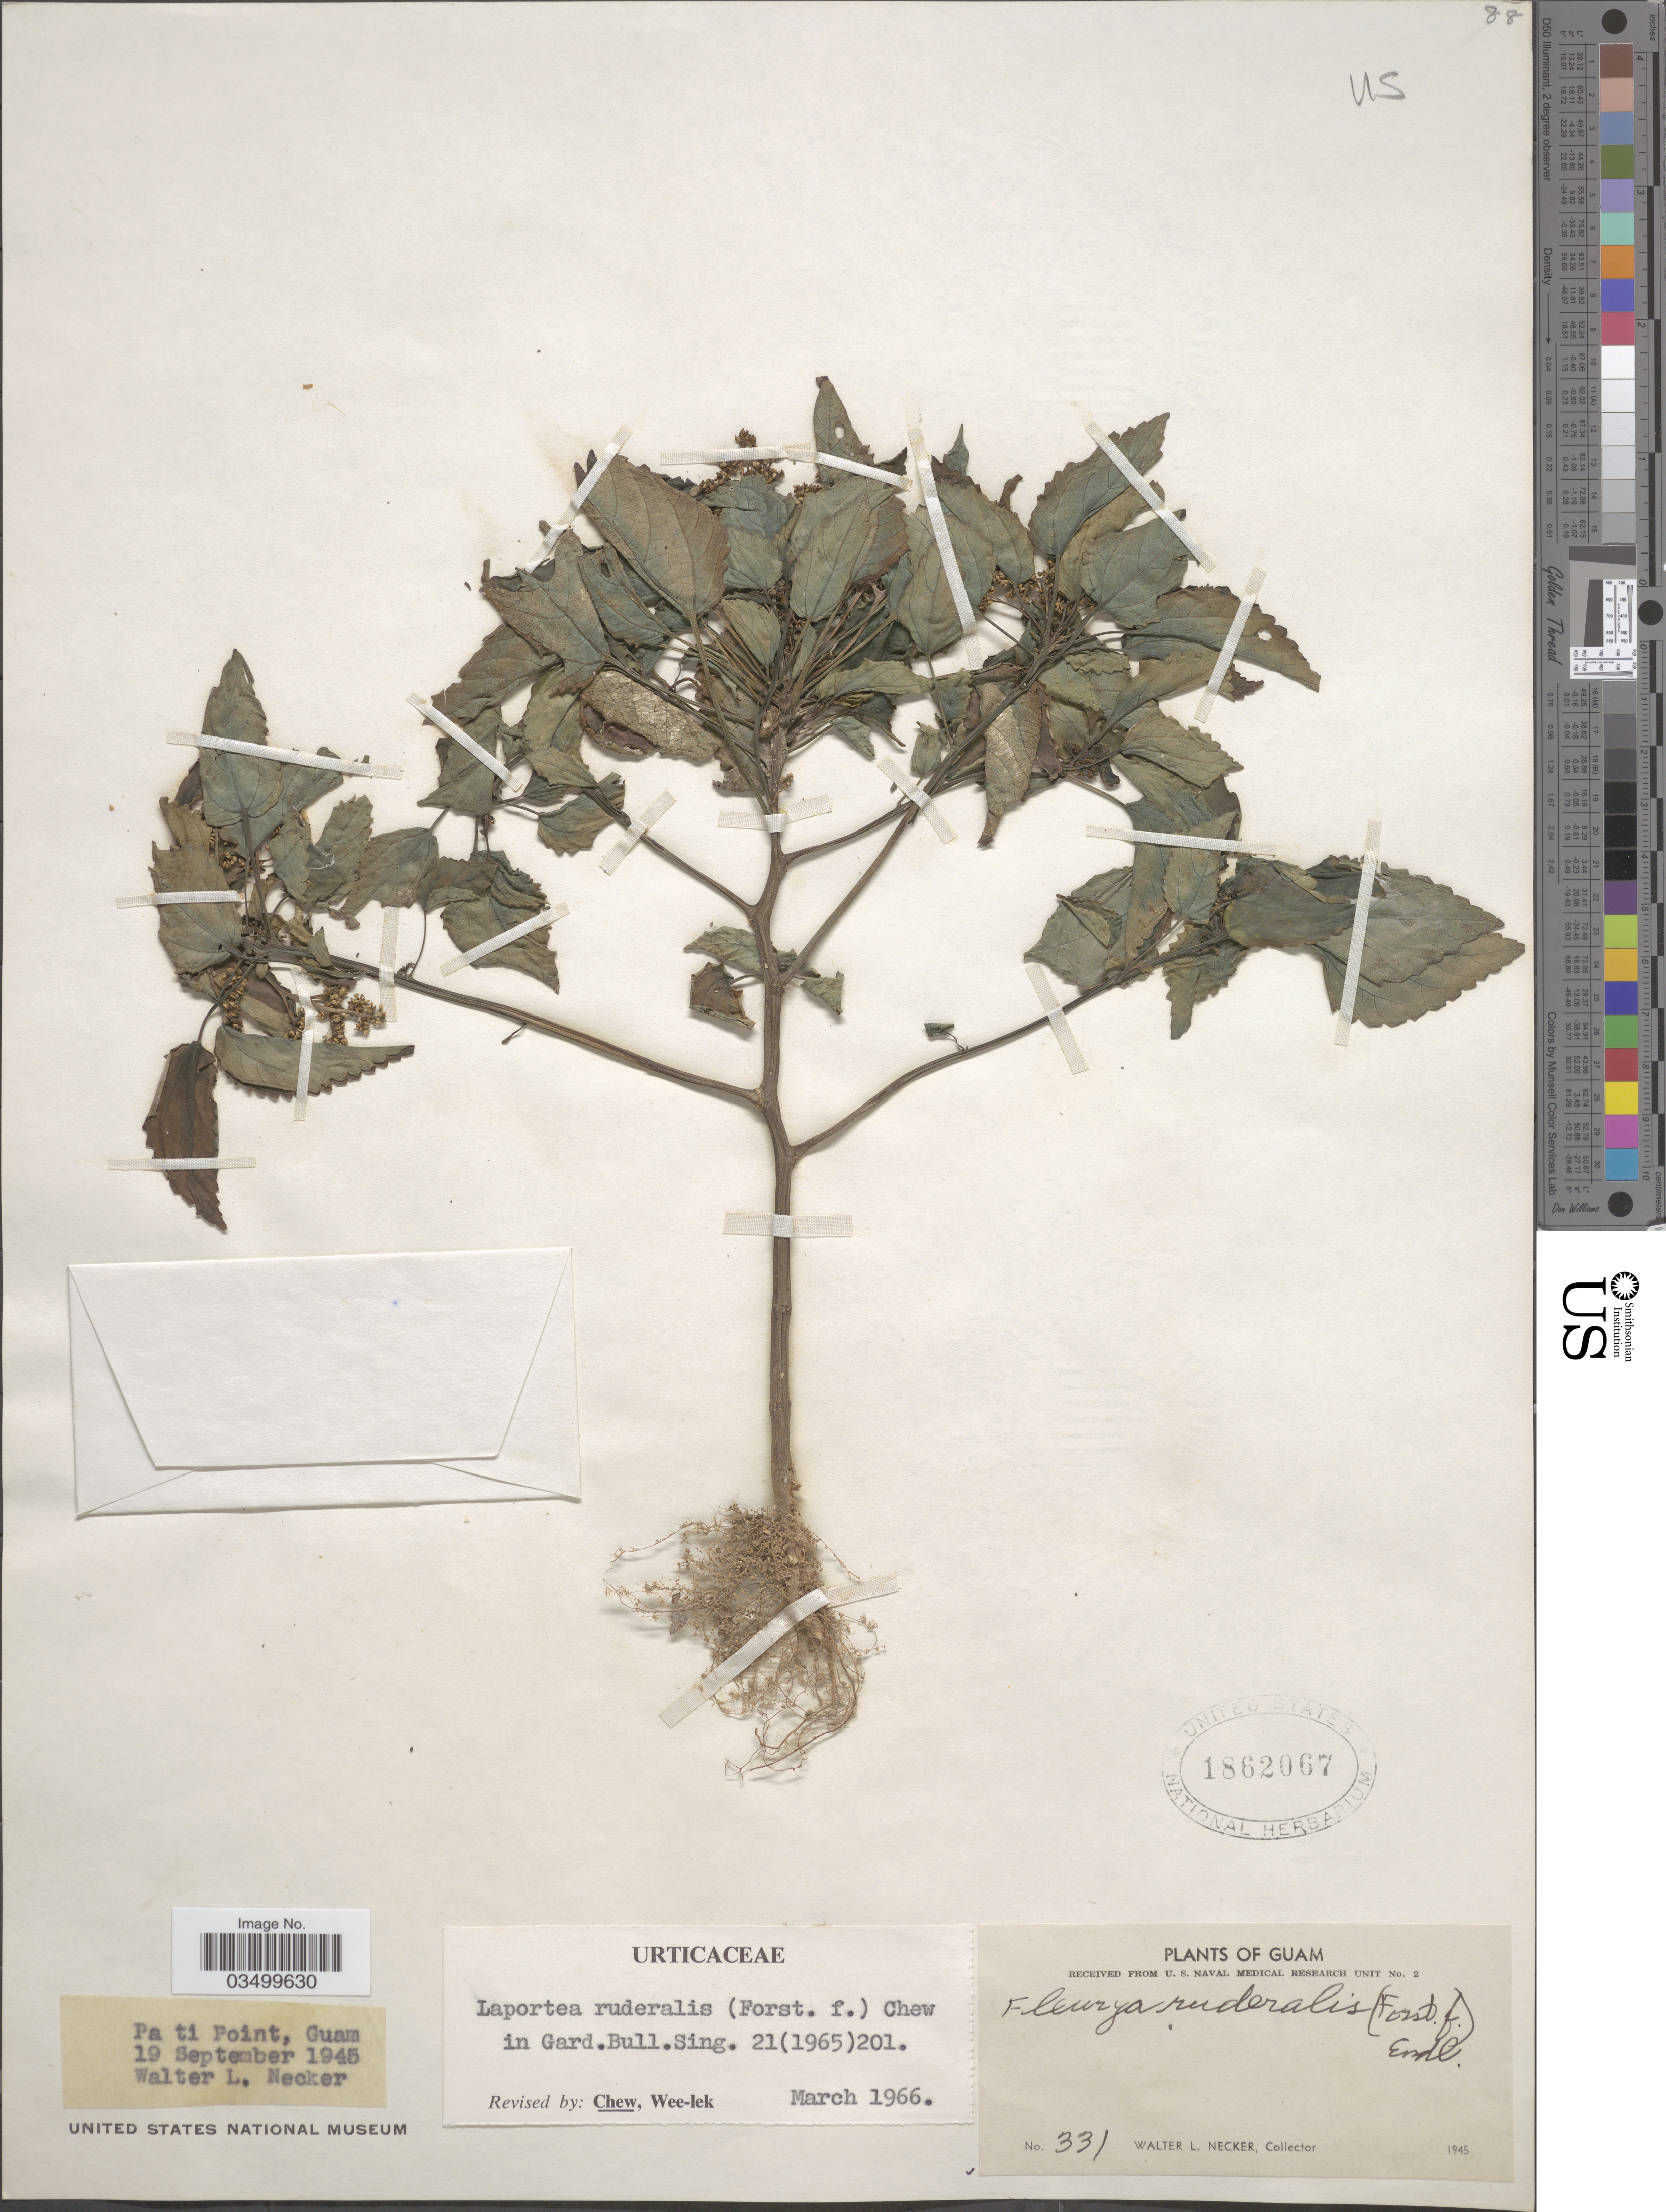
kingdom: Plantae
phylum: Tracheophyta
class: Magnoliopsida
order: Rosales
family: Urticaceae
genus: Laportea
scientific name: Laportea ruderalis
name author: (G. Forst.) Chew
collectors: W. L. Necker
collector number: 331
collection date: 1945-09-19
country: Guam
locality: Pa ti Point.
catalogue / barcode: US 1862067